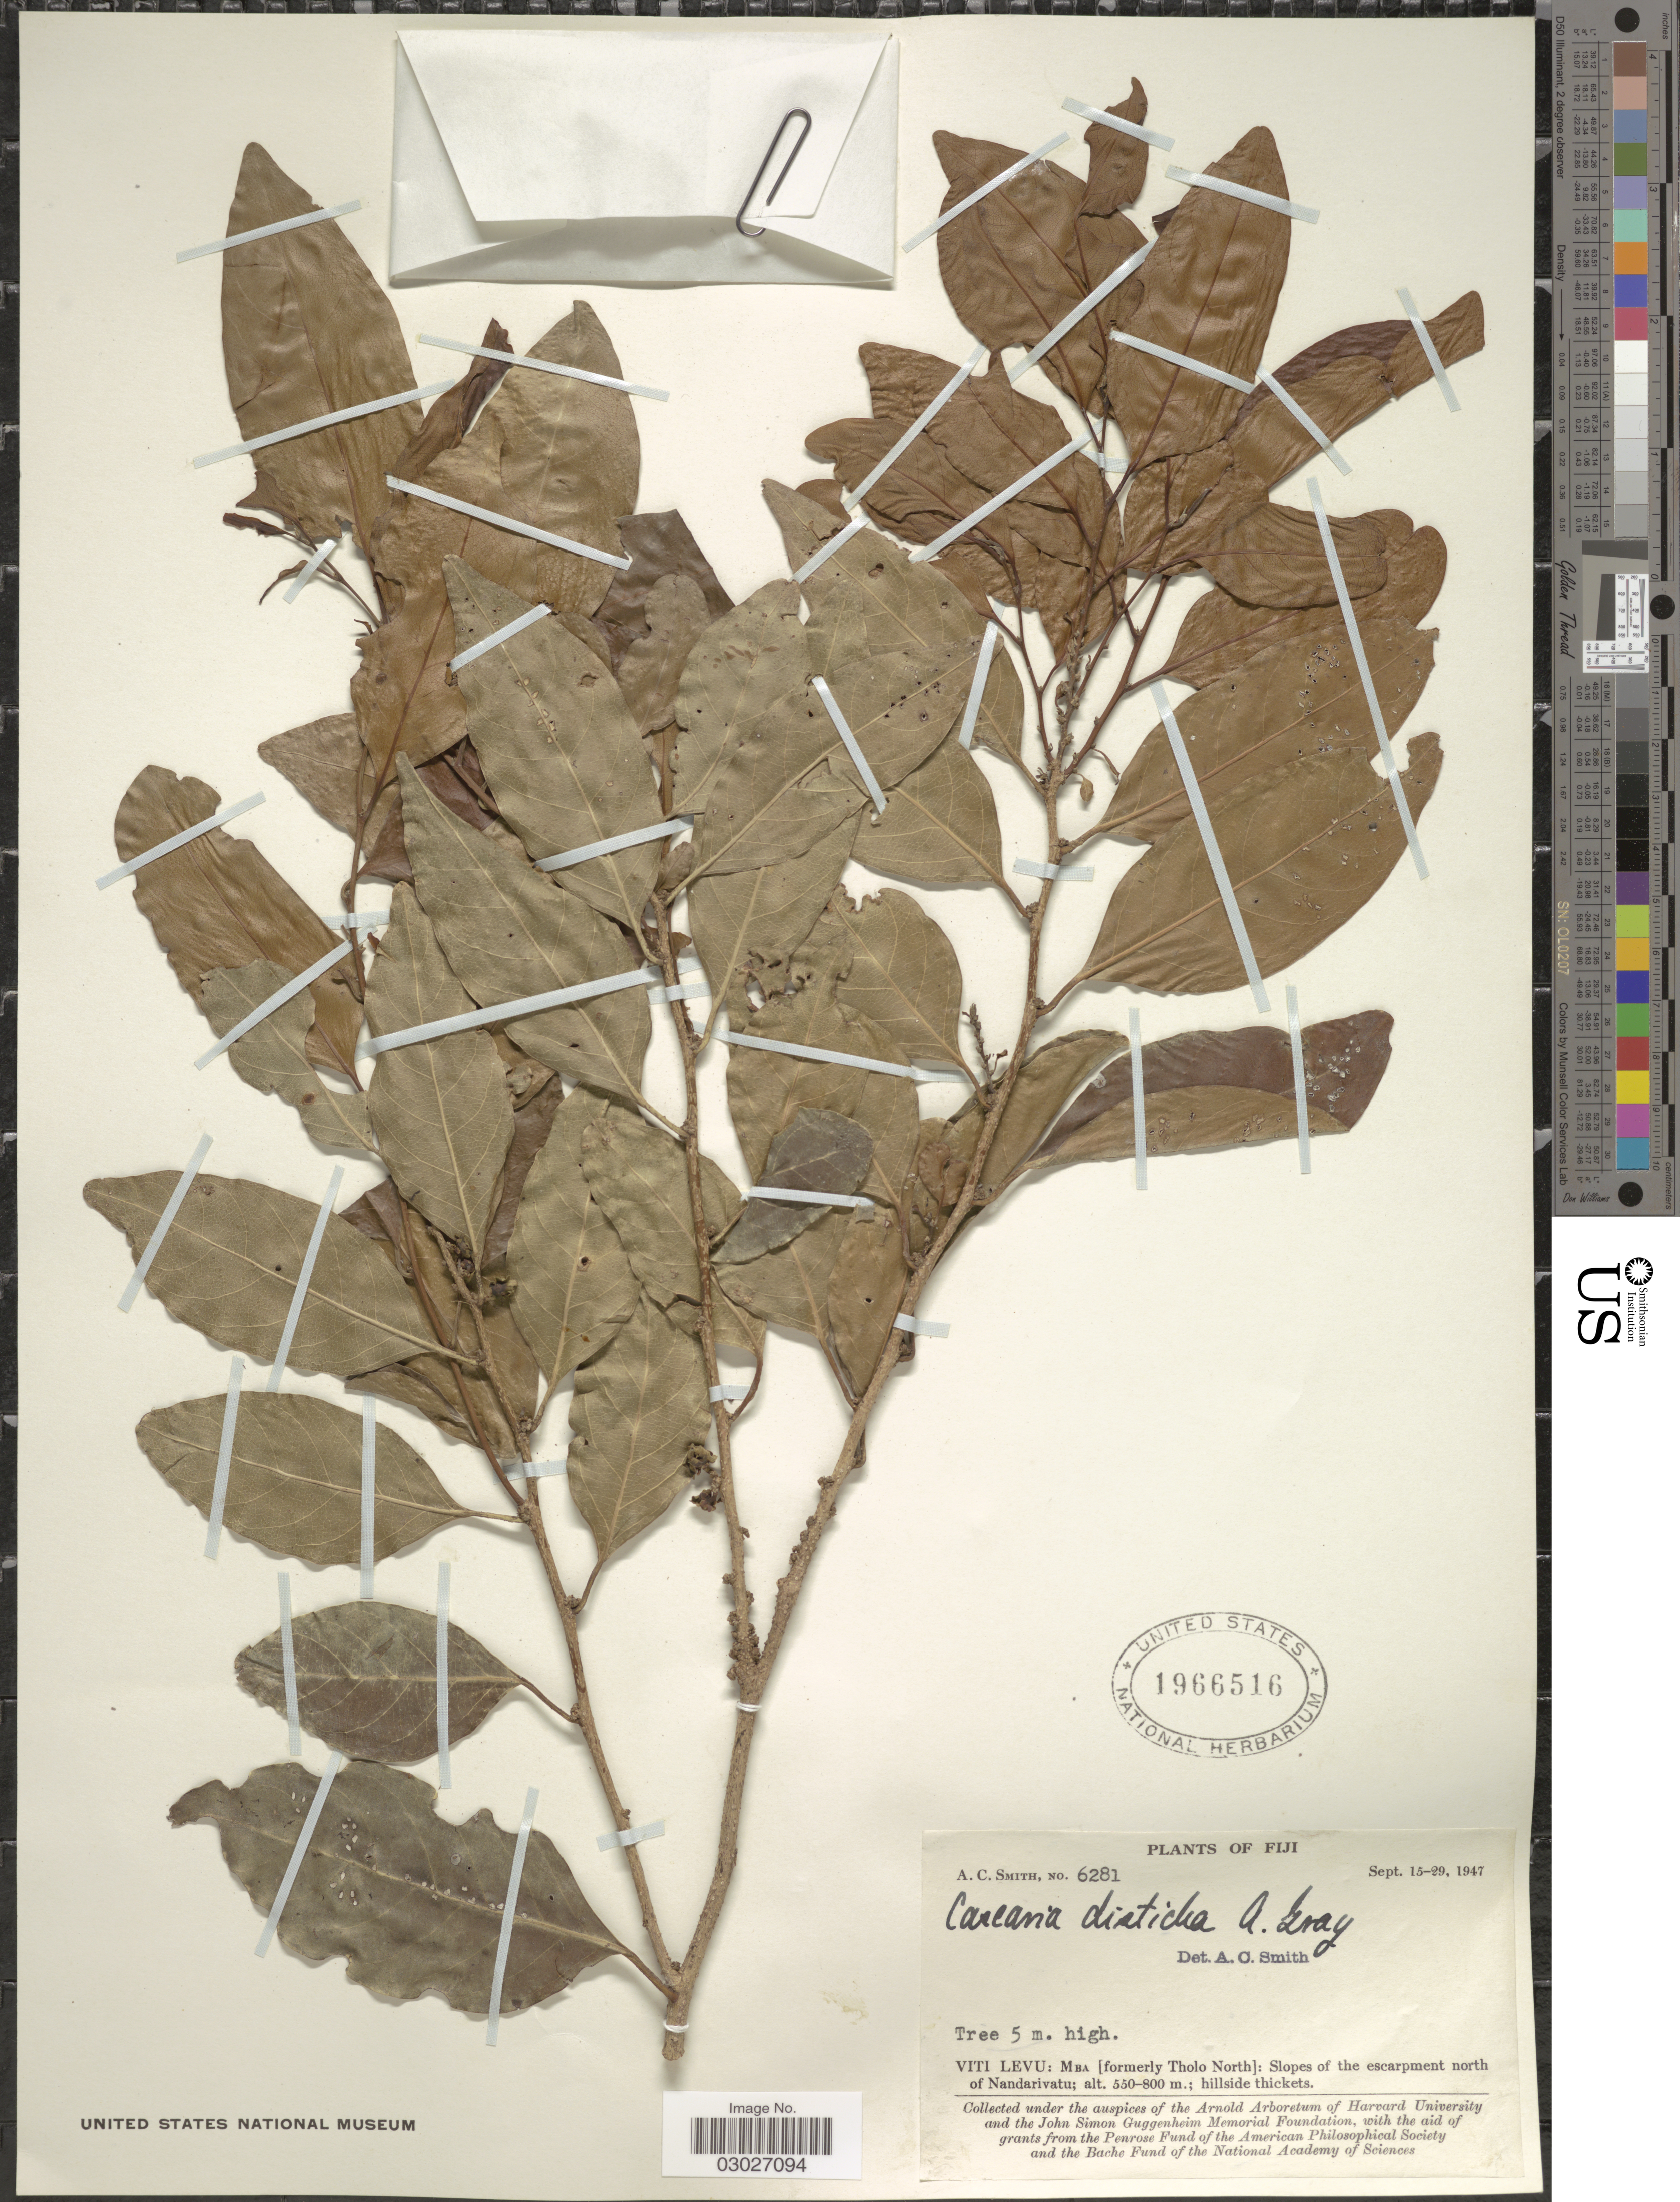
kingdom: Plantae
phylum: Tracheophyta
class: Magnoliopsida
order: Malpighiales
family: Salicaceae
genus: Casearia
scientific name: Casearia disticha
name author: A. Gray in Wilkes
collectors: A. C. Smith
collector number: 6281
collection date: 1947-09-15/1947-09-29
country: Fiji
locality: Viti Levu: Mba [formerly Tholo North]: Slopes of the escarpment north of Nandarivatu.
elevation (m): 550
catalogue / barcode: US 1966516